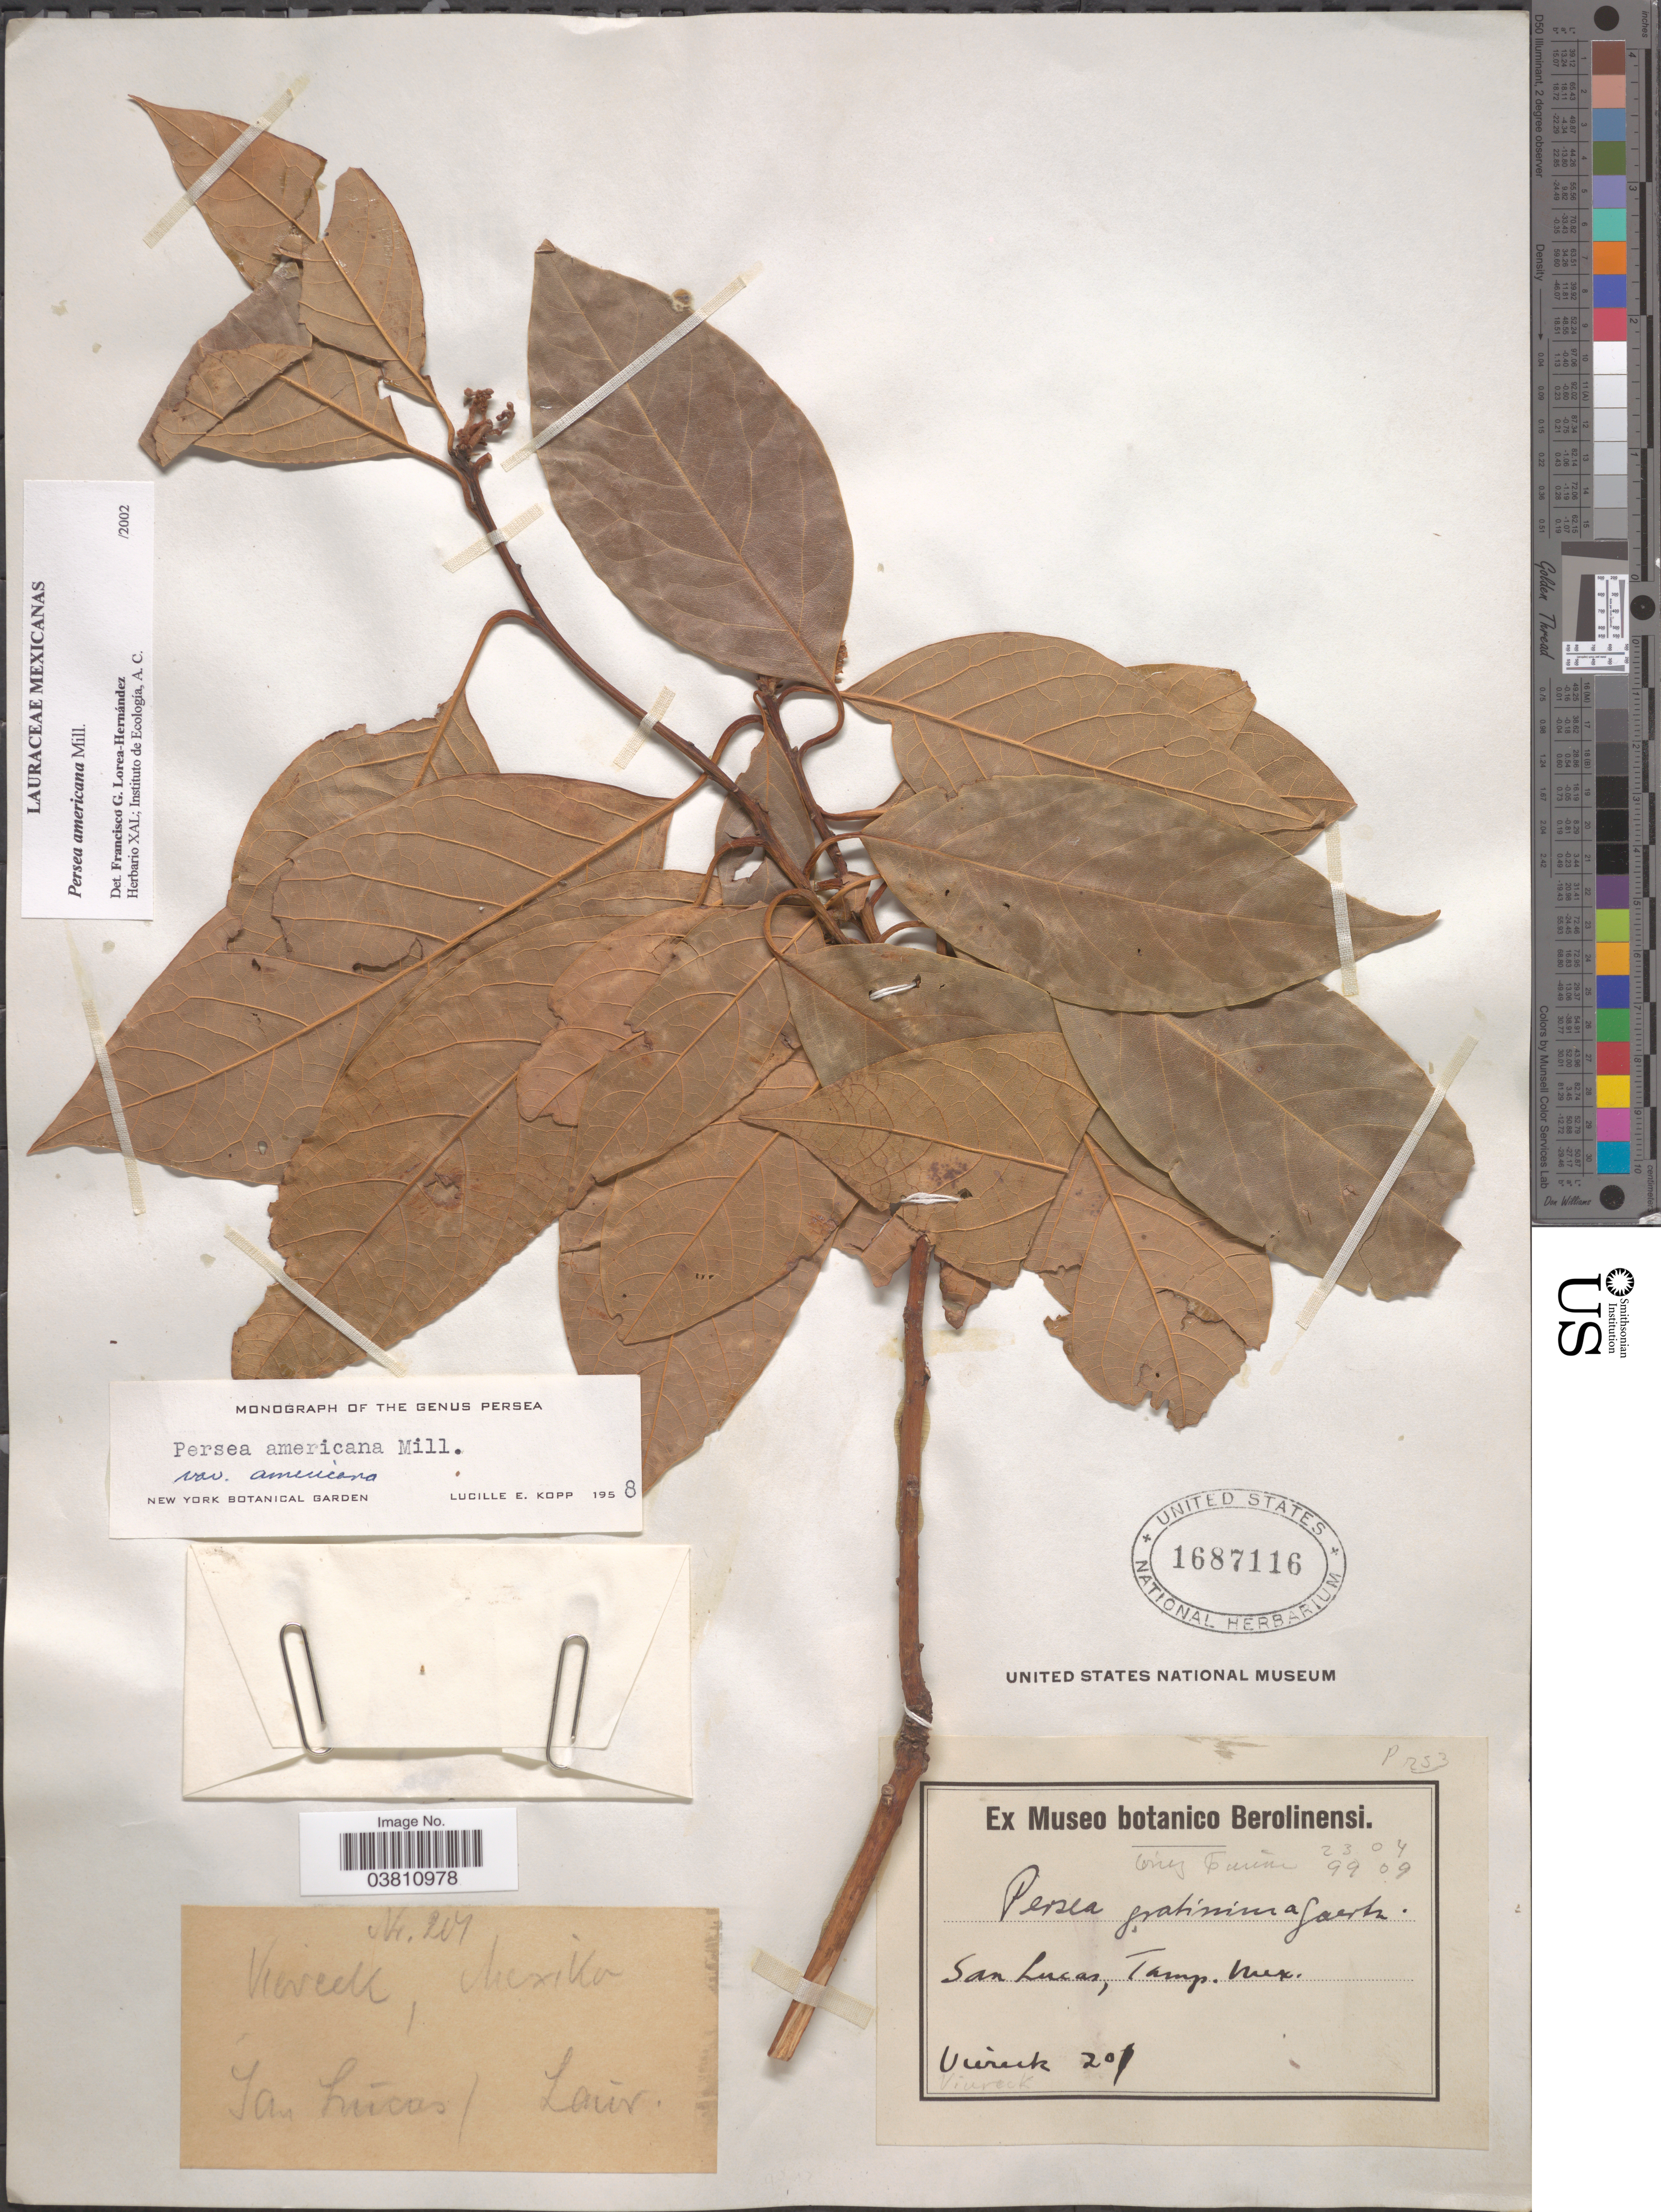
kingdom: Plantae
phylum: Tracheophyta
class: Magnoliopsida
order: Laurales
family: Lauraceae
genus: Persea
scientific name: Persea americana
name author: Mill.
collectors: -. Viereck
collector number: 207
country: Mexico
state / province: Tamaulipas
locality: San Lucas, Tamp. Mex.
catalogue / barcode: US 1687116